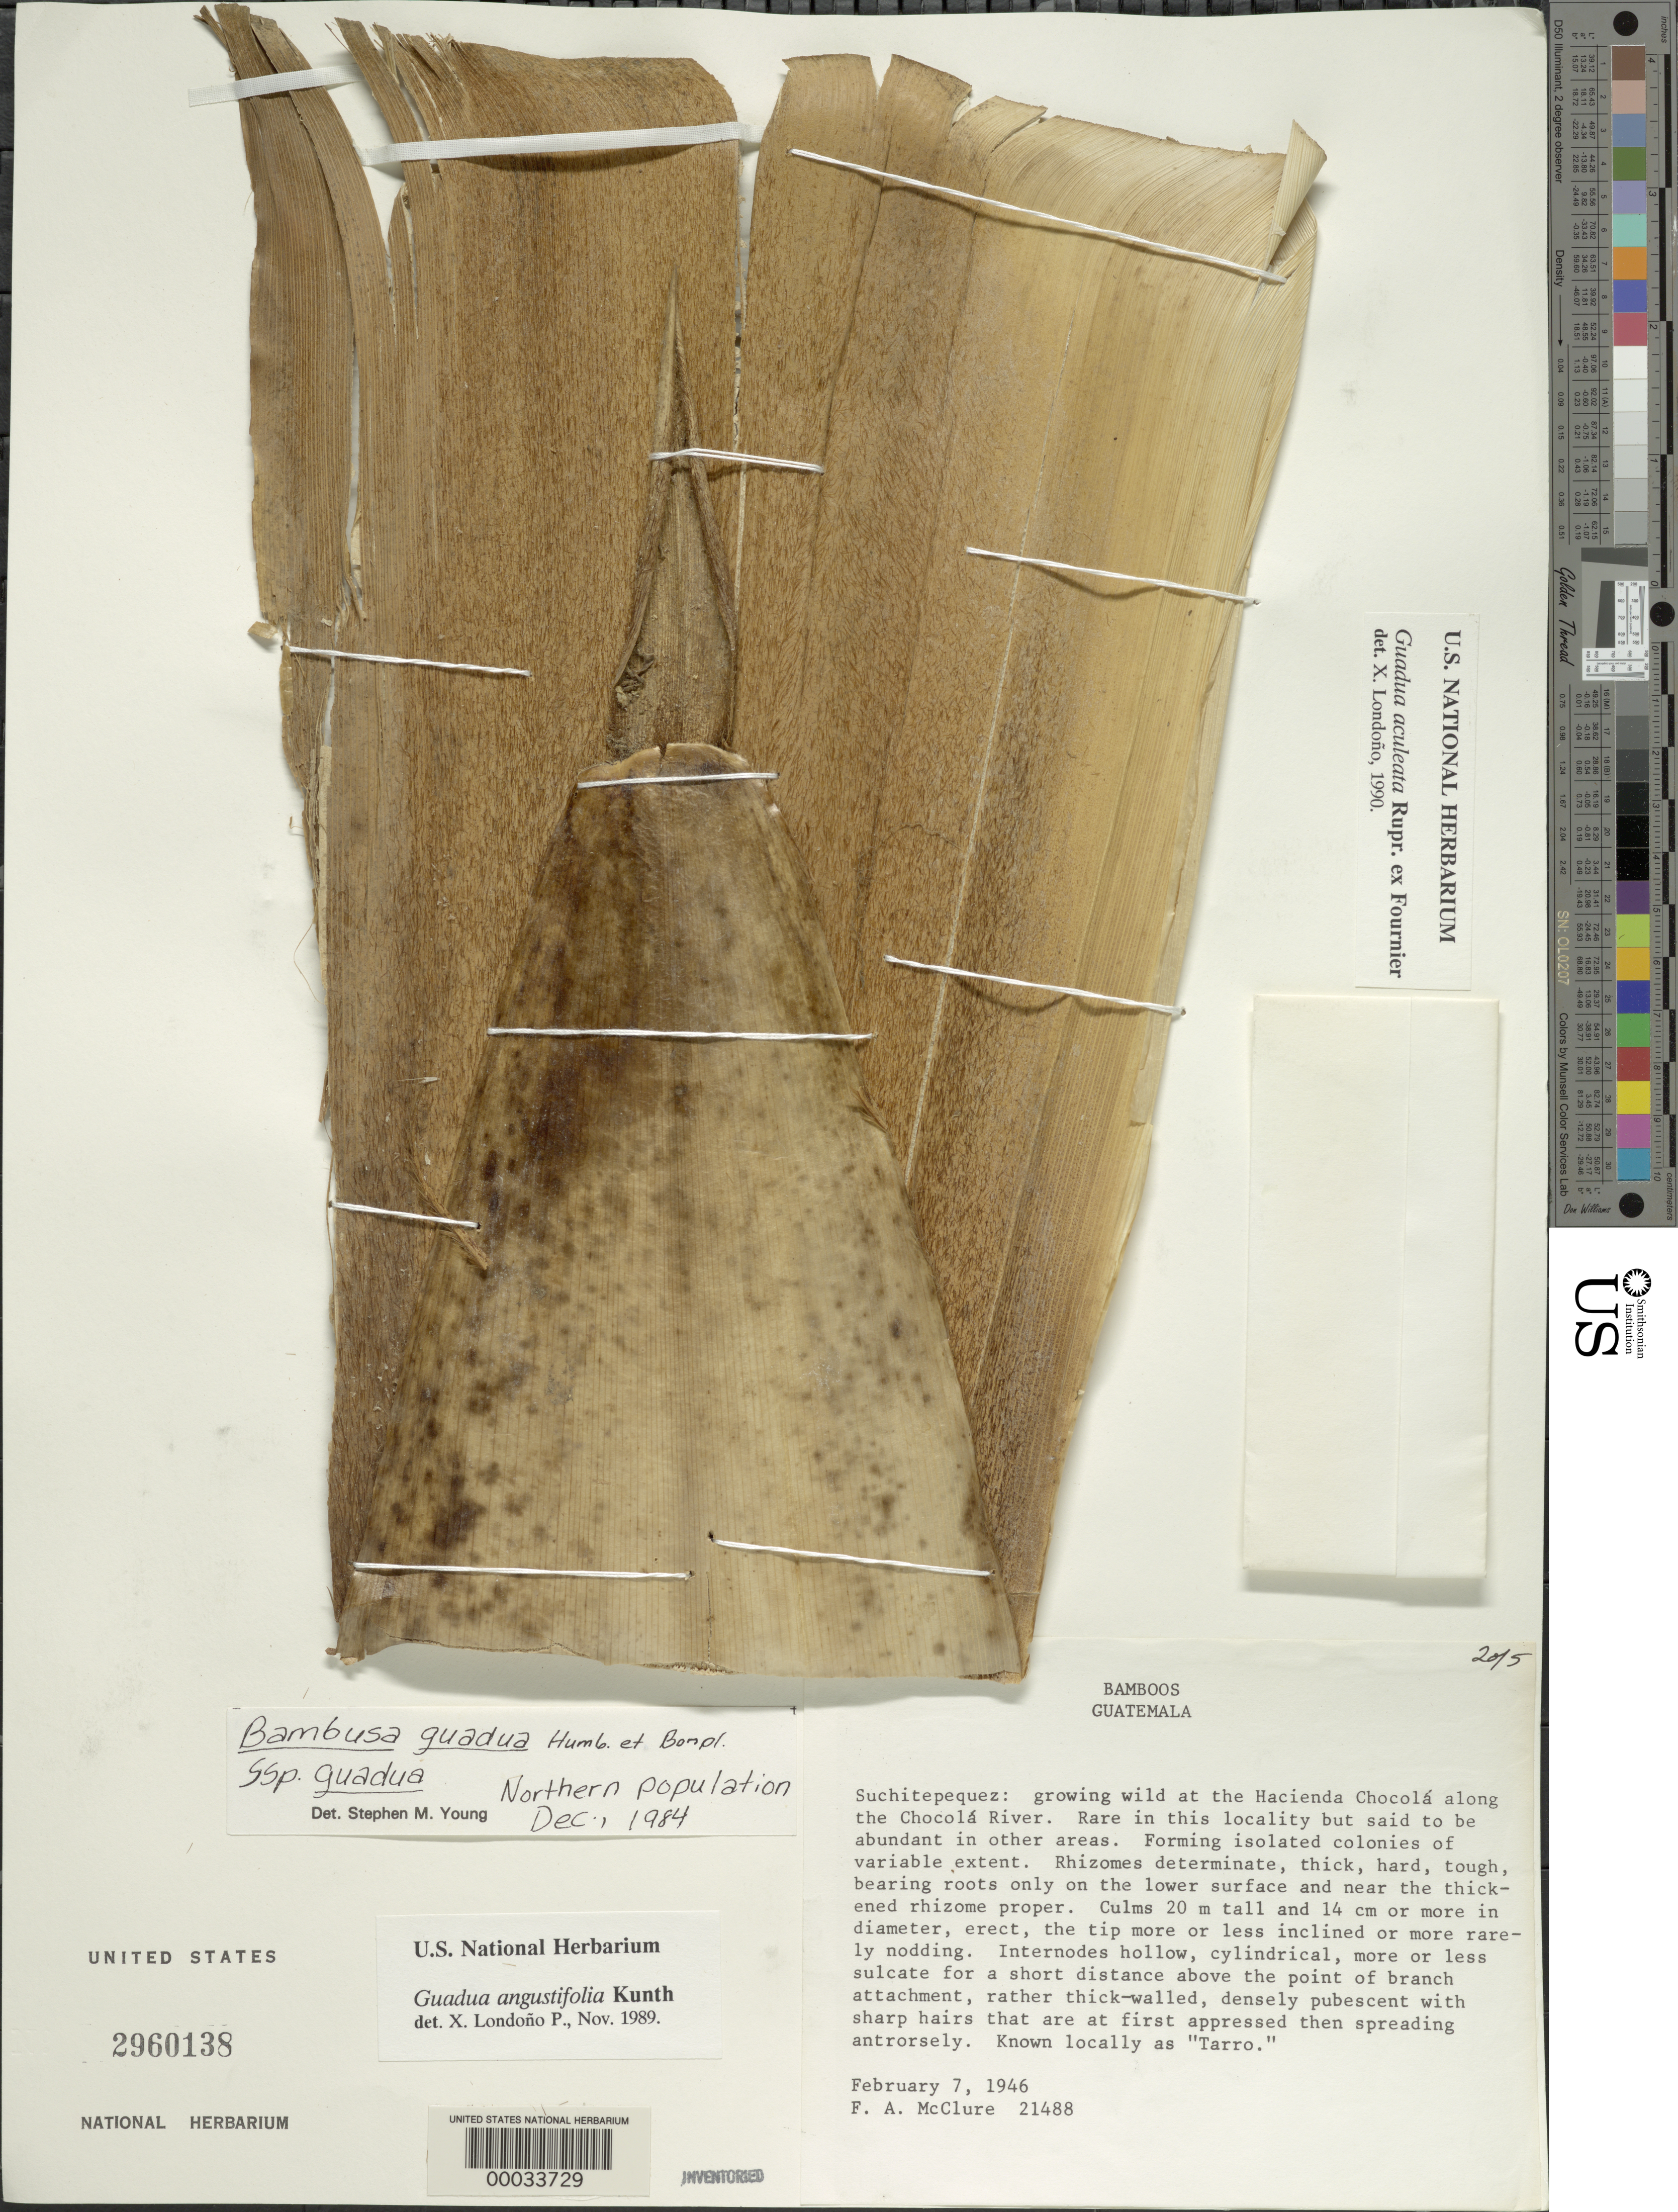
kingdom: Plantae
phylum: Tracheophyta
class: Liliopsida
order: Poales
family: Poaceae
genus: Guadua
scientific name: Guadua aculeata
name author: Rupr. ex E. Fourn.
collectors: F. A. McClure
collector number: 21488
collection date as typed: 07 Feb 1946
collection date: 1946-02-07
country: Guatemala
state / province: Suchitepéquez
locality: Hacienda Chocola along the Chocola River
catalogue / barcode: US 2960138